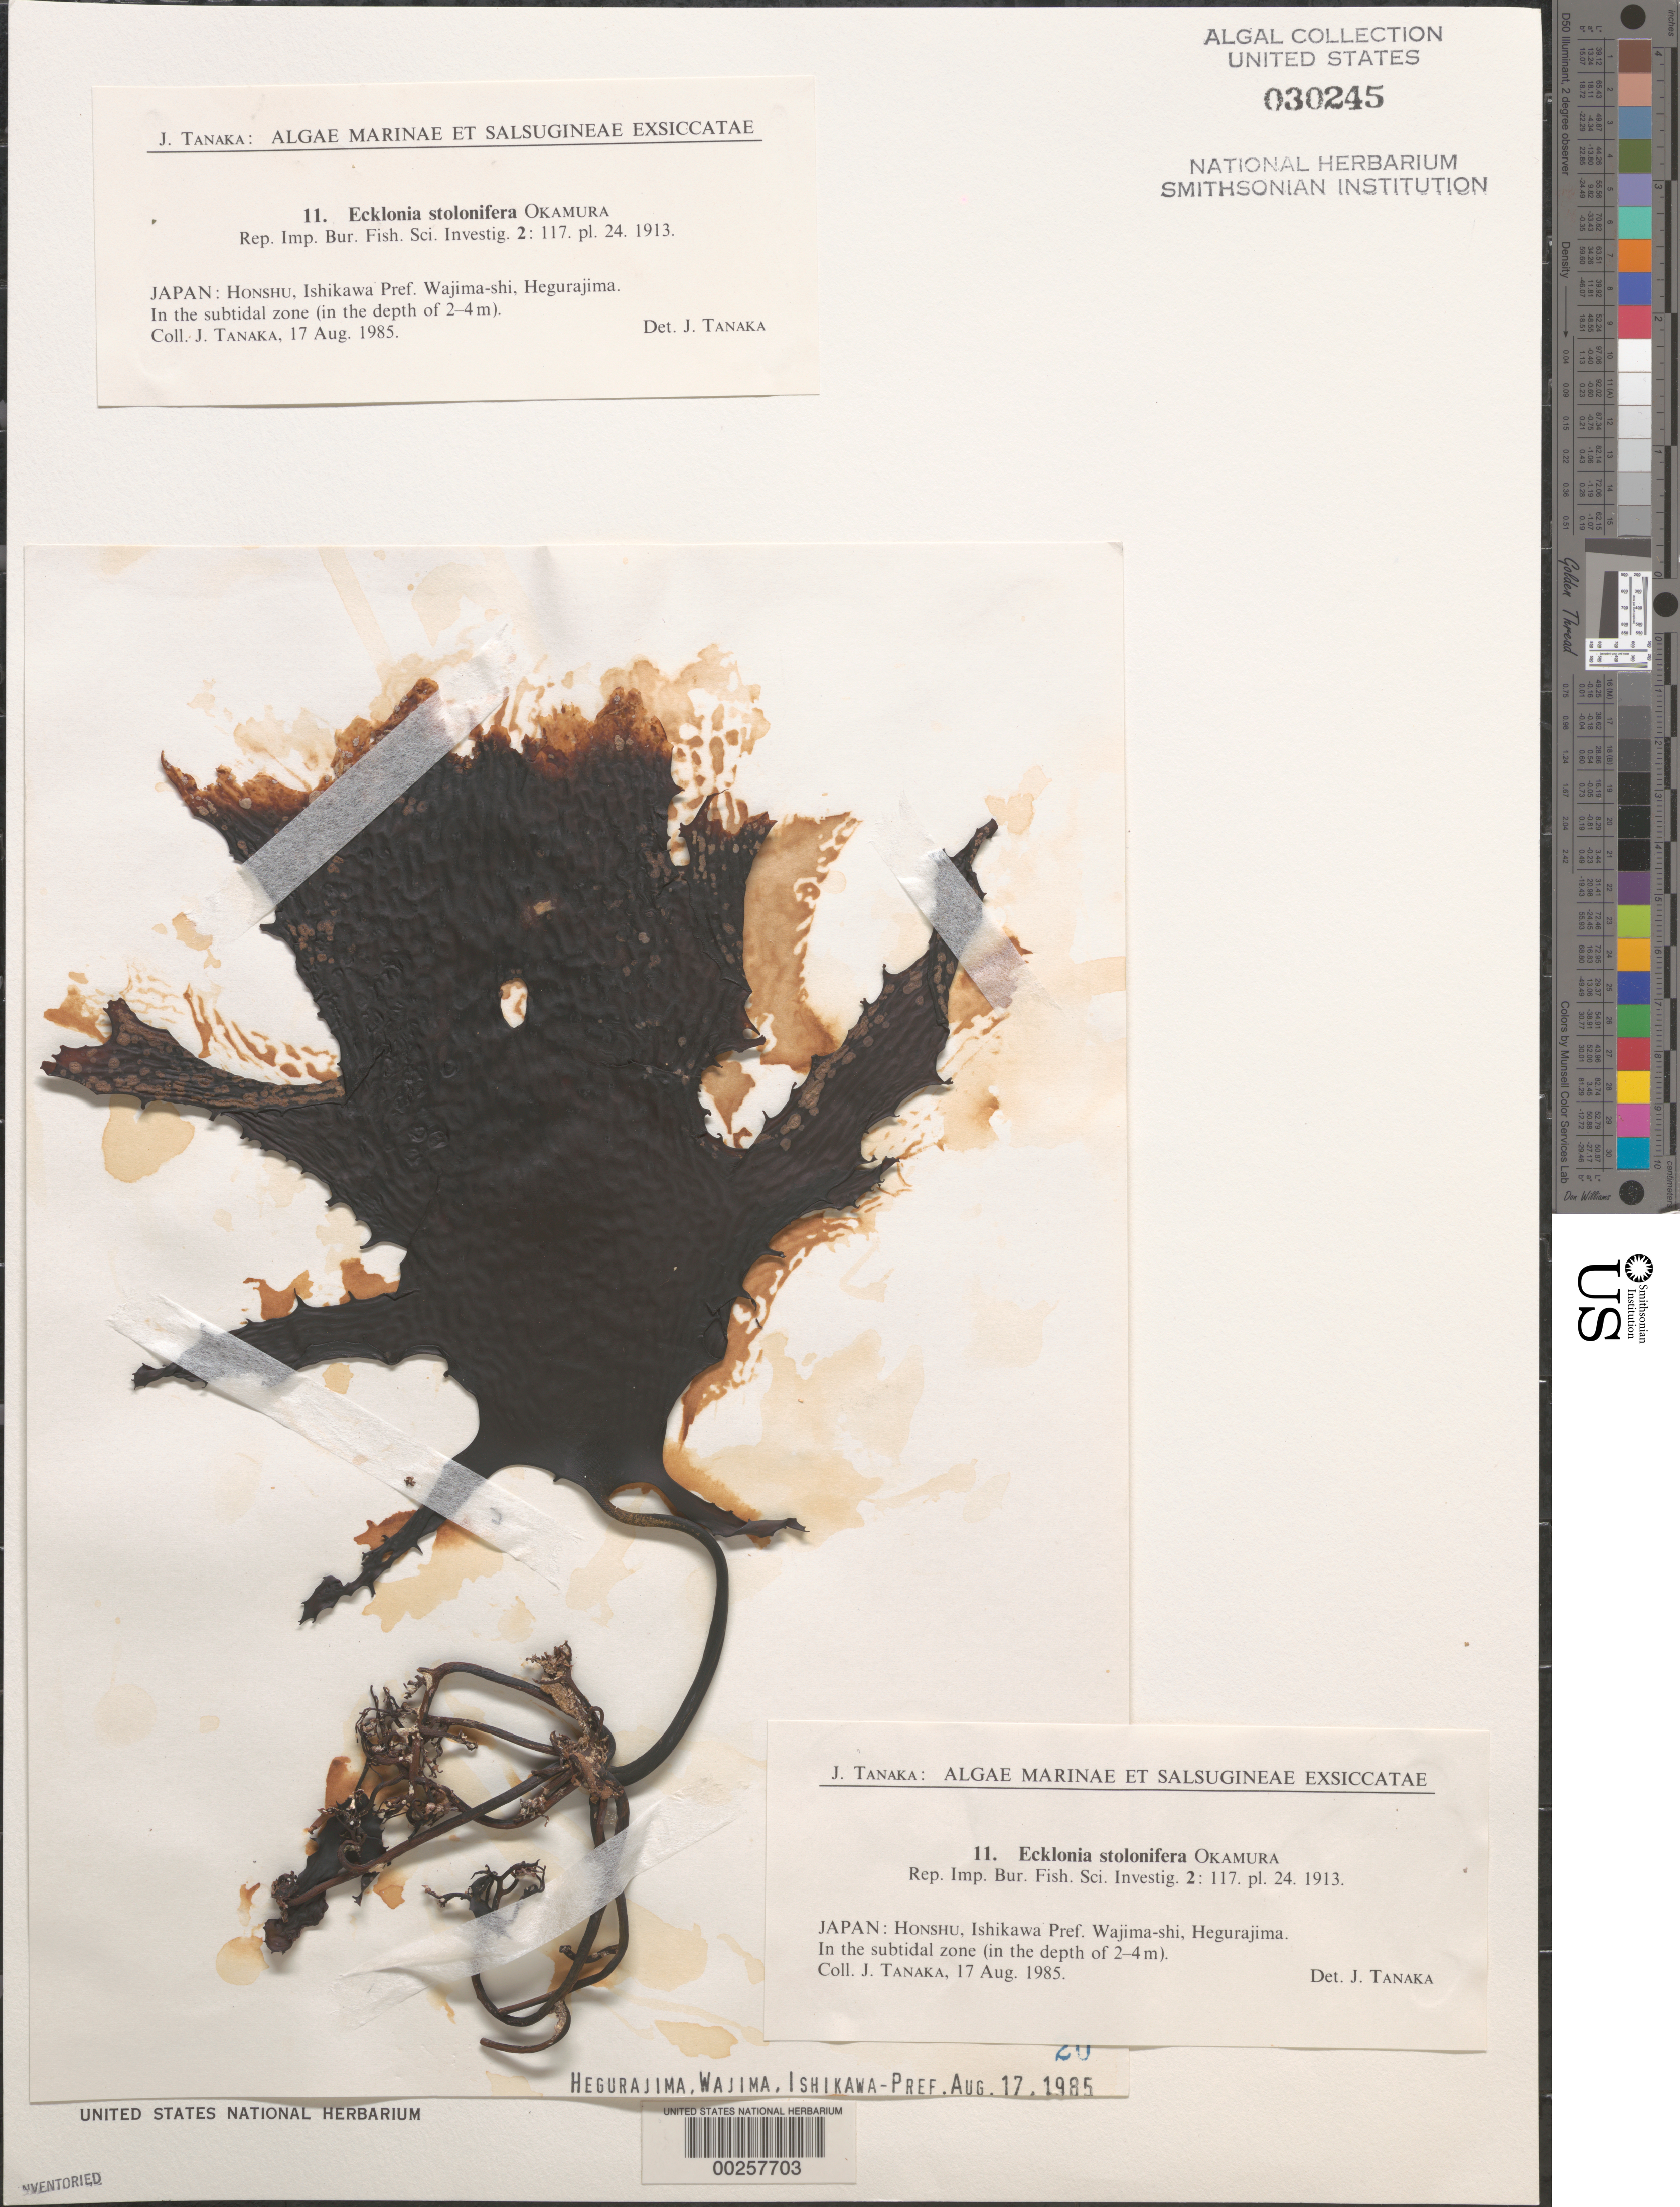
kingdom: Chromista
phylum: Ochrophyta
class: Phaeophyceae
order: Laminariales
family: Lessoniaceae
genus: Ecklonia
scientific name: Ecklonia cava subsp. stolonifera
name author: (Okamura) S.Akita et al.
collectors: J. Tanaka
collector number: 11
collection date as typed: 17 Aug 1985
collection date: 1985-08-17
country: Japan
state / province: Isikawa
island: Honshu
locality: Hegurajima, Wajima-shi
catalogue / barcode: US 30245